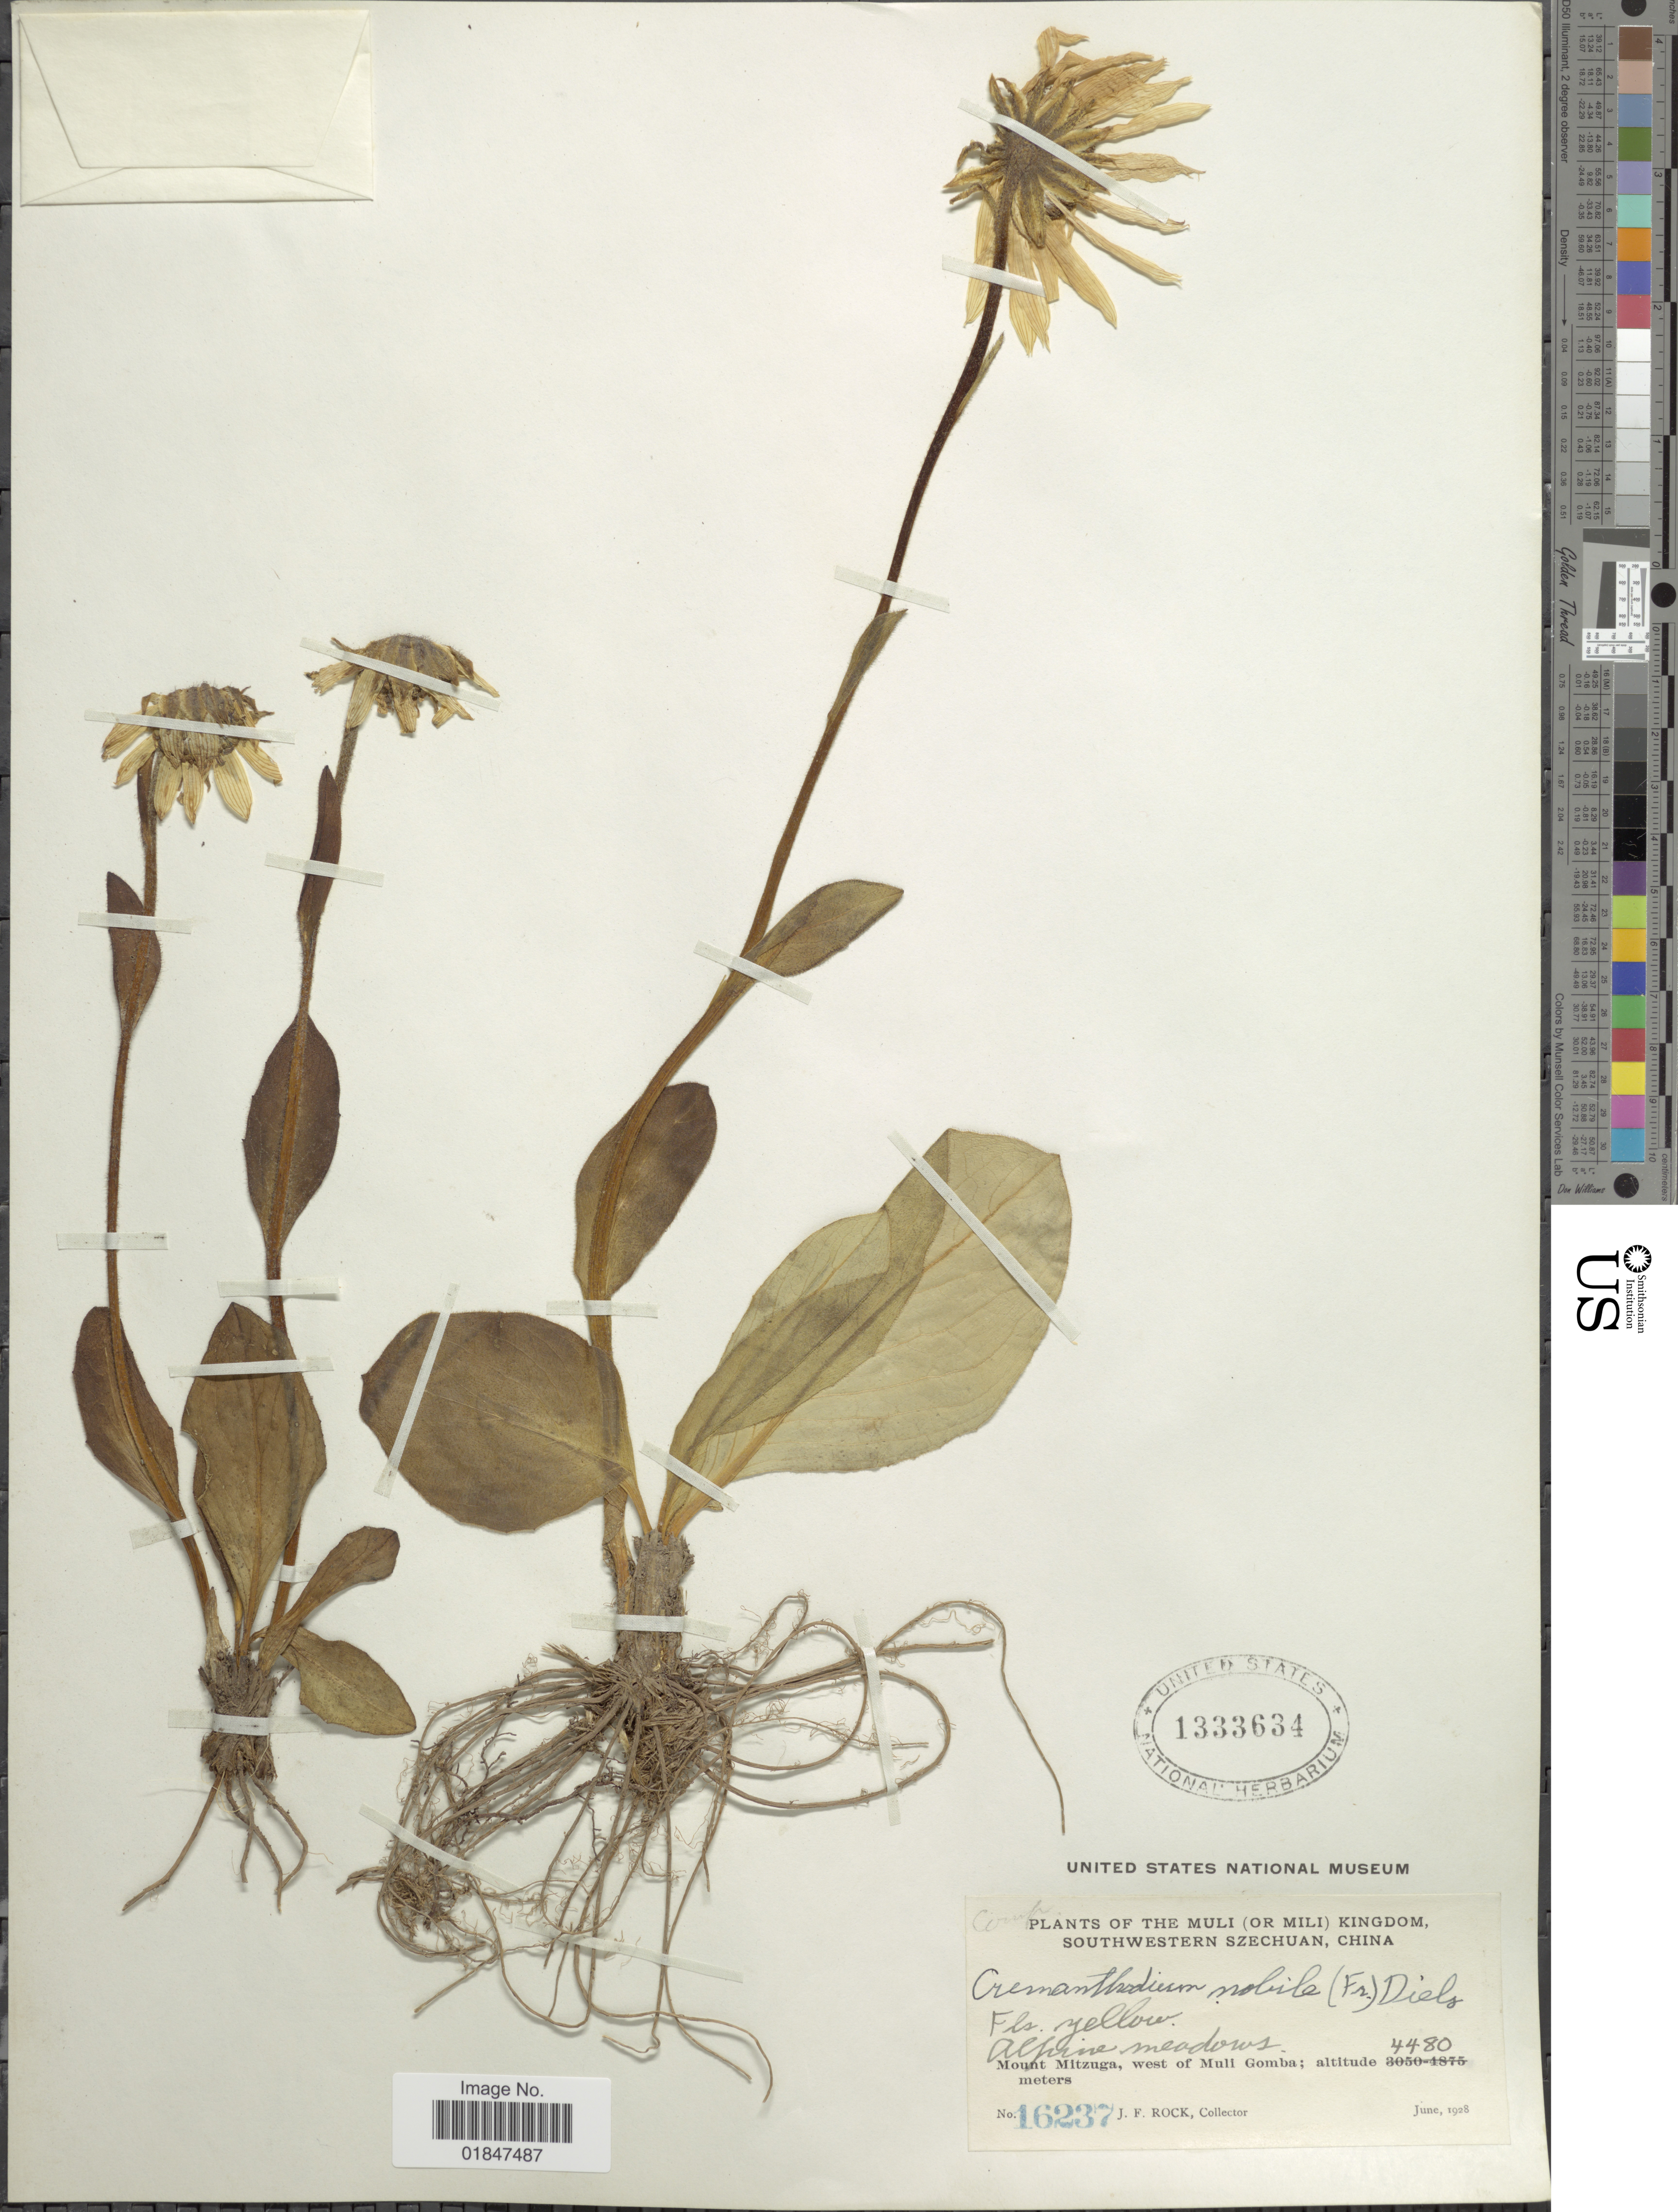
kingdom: Plantae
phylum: Tracheophyta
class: Magnoliopsida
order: Asterales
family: Asteraceae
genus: Cremanthodium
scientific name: Cremanthodium nobile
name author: (Franch.) Diels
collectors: J. Rock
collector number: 16237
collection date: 1928-06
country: China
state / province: Sichuan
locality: The Muli (or Mili) Kingdon, Southwestern Szechuan, Mountains Mitzuga, west of Muli Gomba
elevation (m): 4480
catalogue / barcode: US 1333634